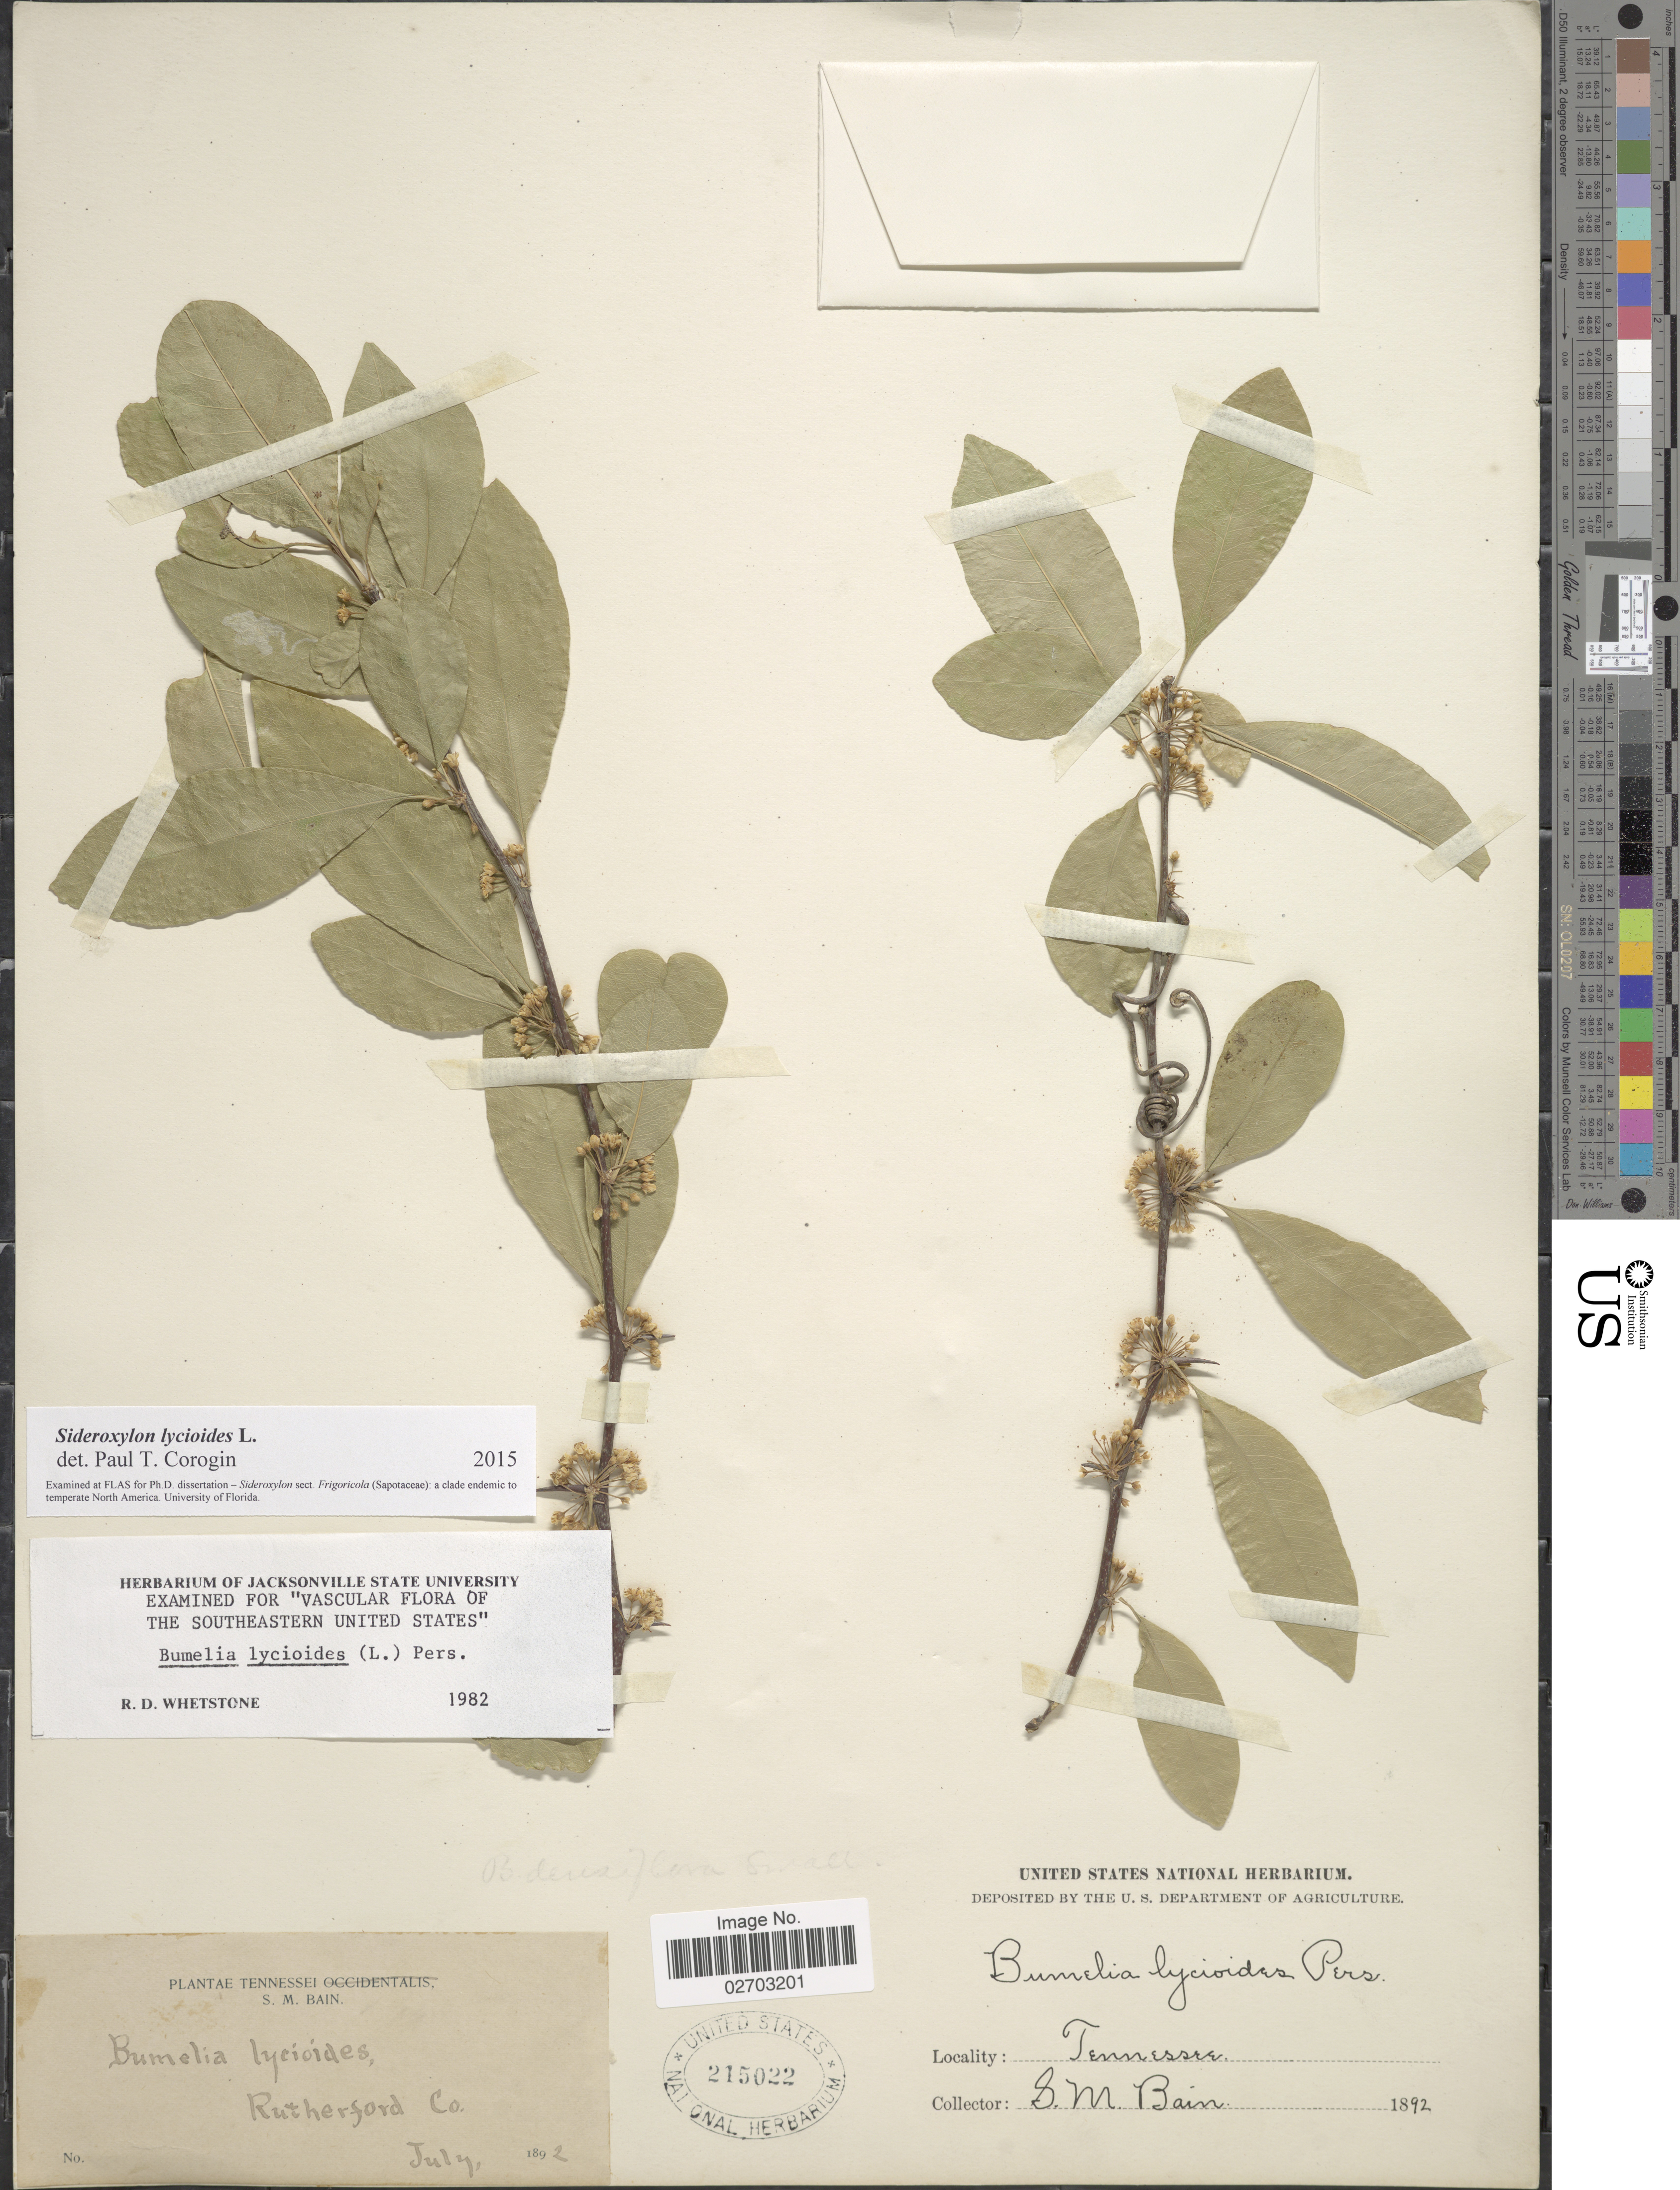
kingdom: Plantae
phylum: Tracheophyta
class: Magnoliopsida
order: Ericales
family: Sapotaceae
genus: Sideroxylon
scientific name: Sideroxylon lycioides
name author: L.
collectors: S. M. Bain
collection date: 1892-07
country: United States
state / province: Tennessee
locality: Rutherford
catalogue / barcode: US 215022